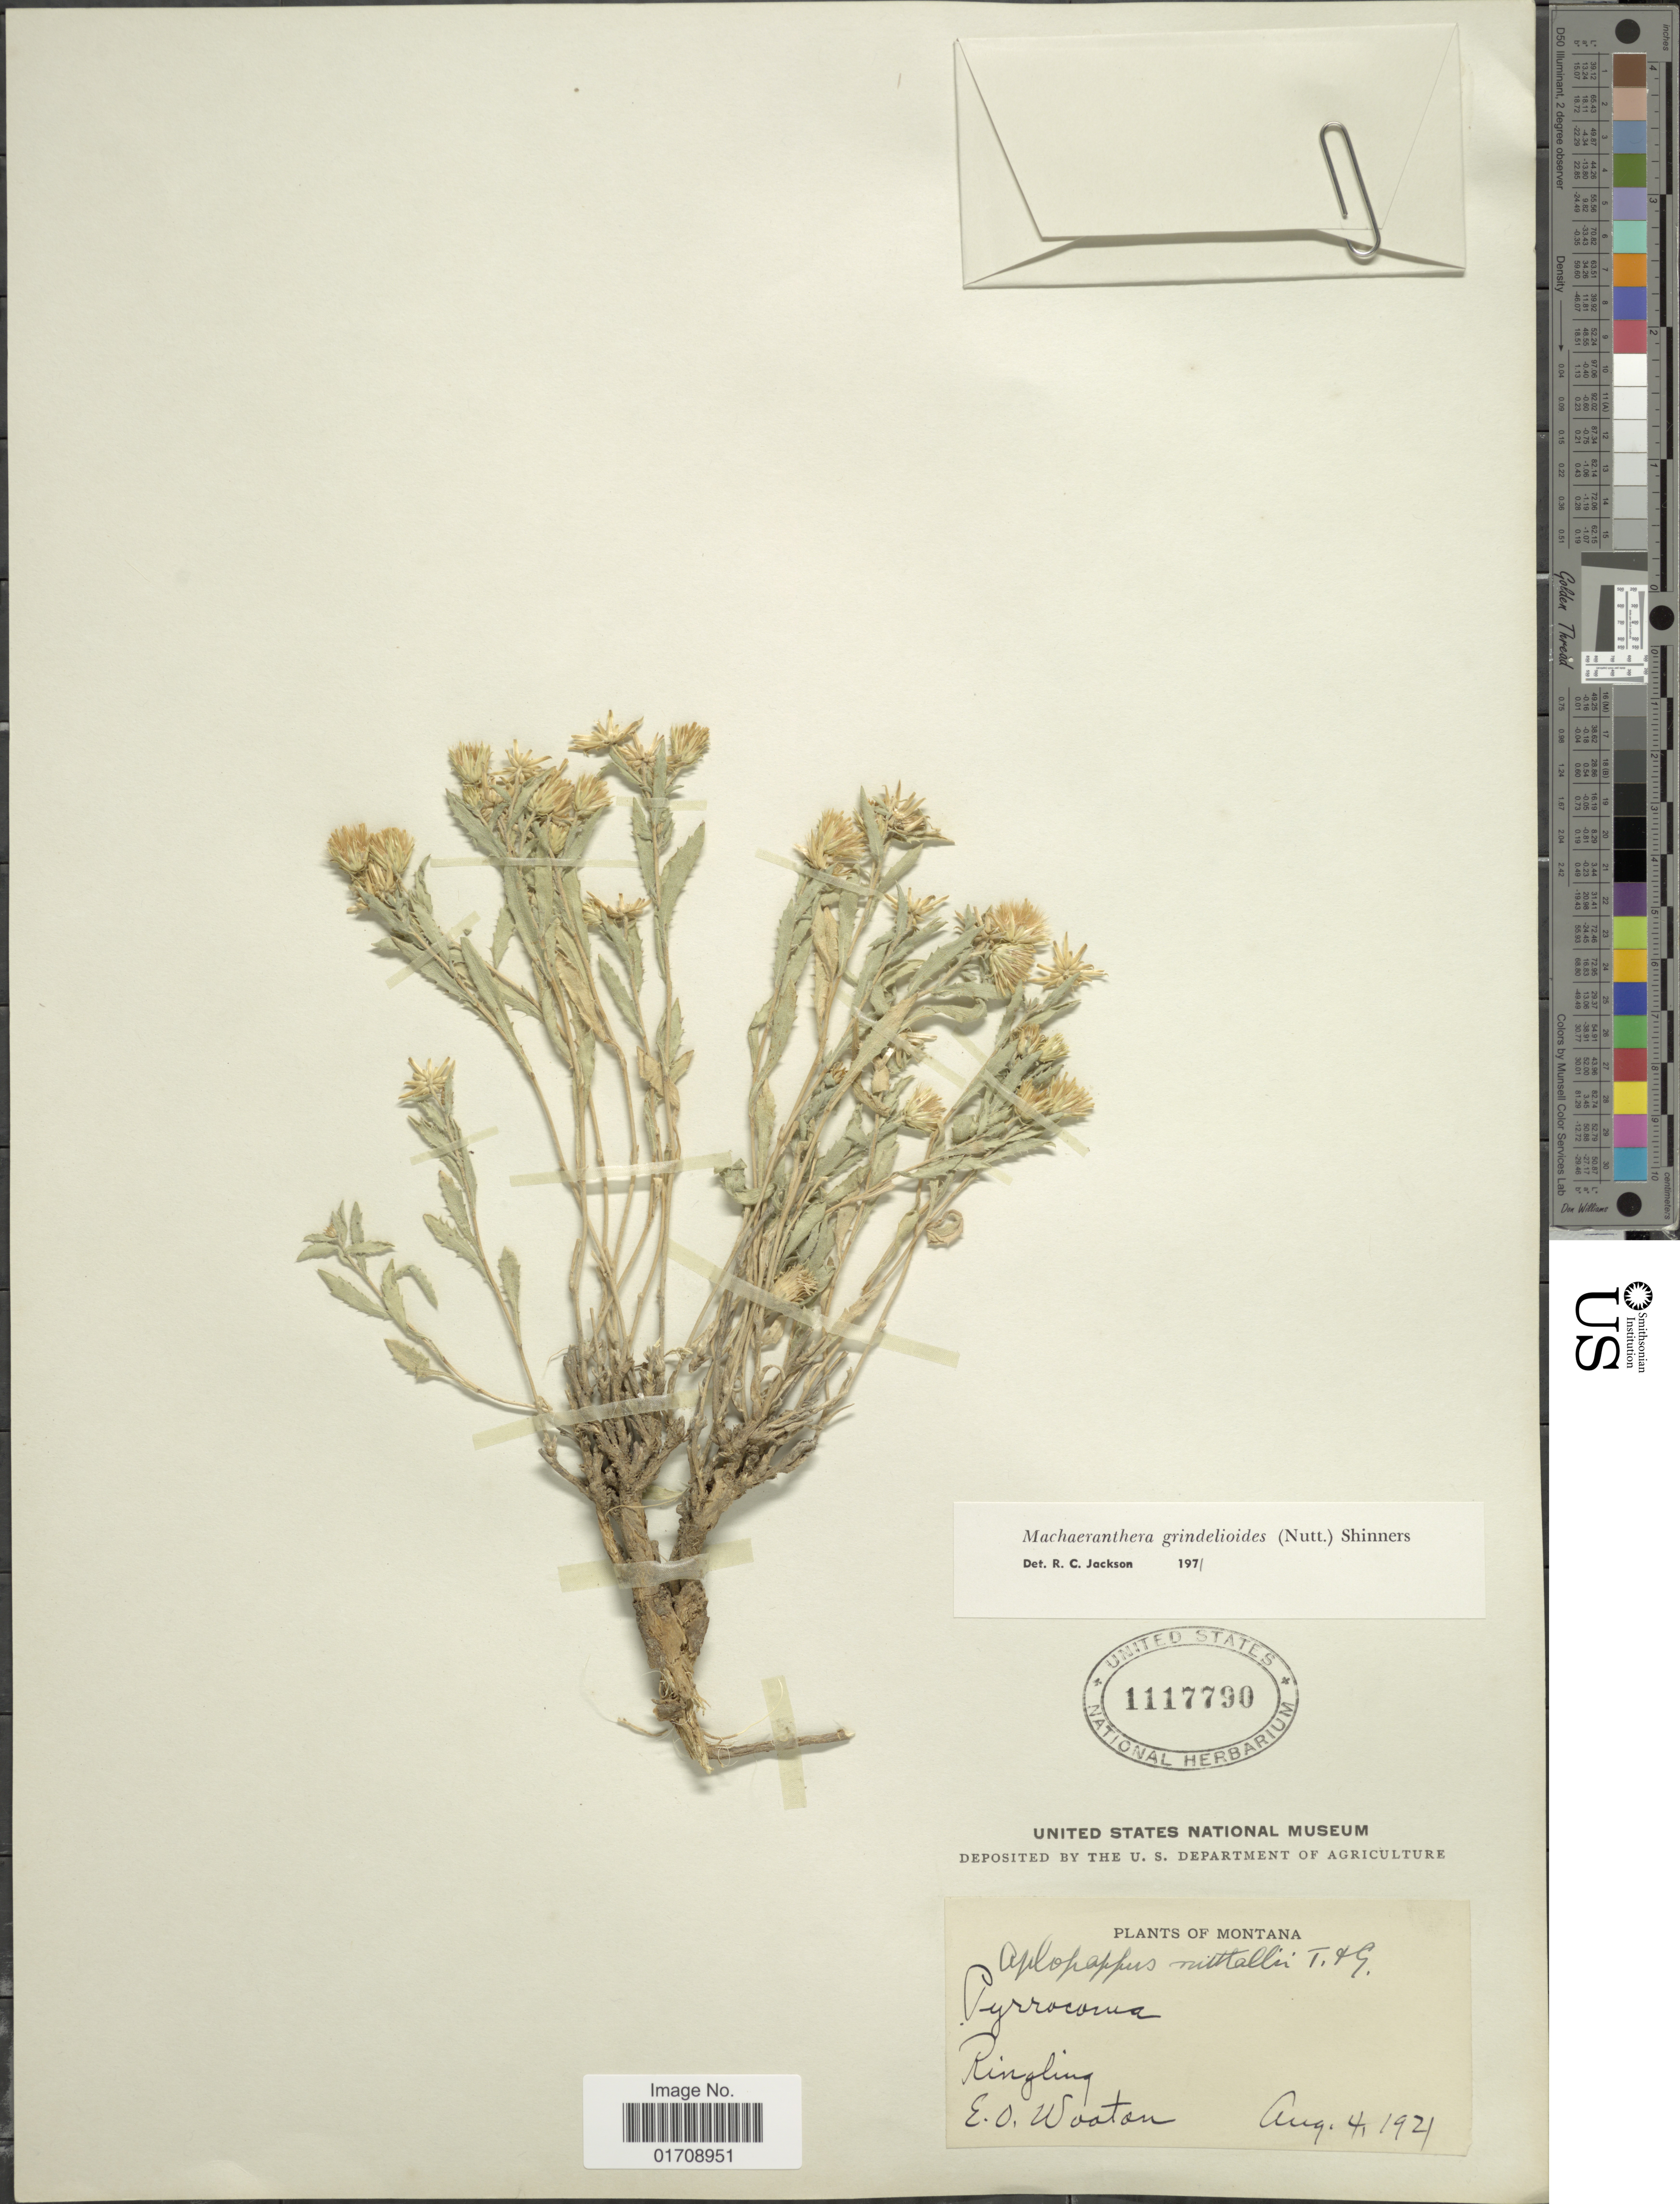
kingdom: Plantae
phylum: Tracheophyta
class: Magnoliopsida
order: Asterales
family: Asteraceae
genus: Machaeranthera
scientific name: Machaeranthera grindelioides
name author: (Nutt.) Shinners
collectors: E. O. Wooton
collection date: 1921-08-04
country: United States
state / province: Montana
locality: Ringling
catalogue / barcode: US 1117790